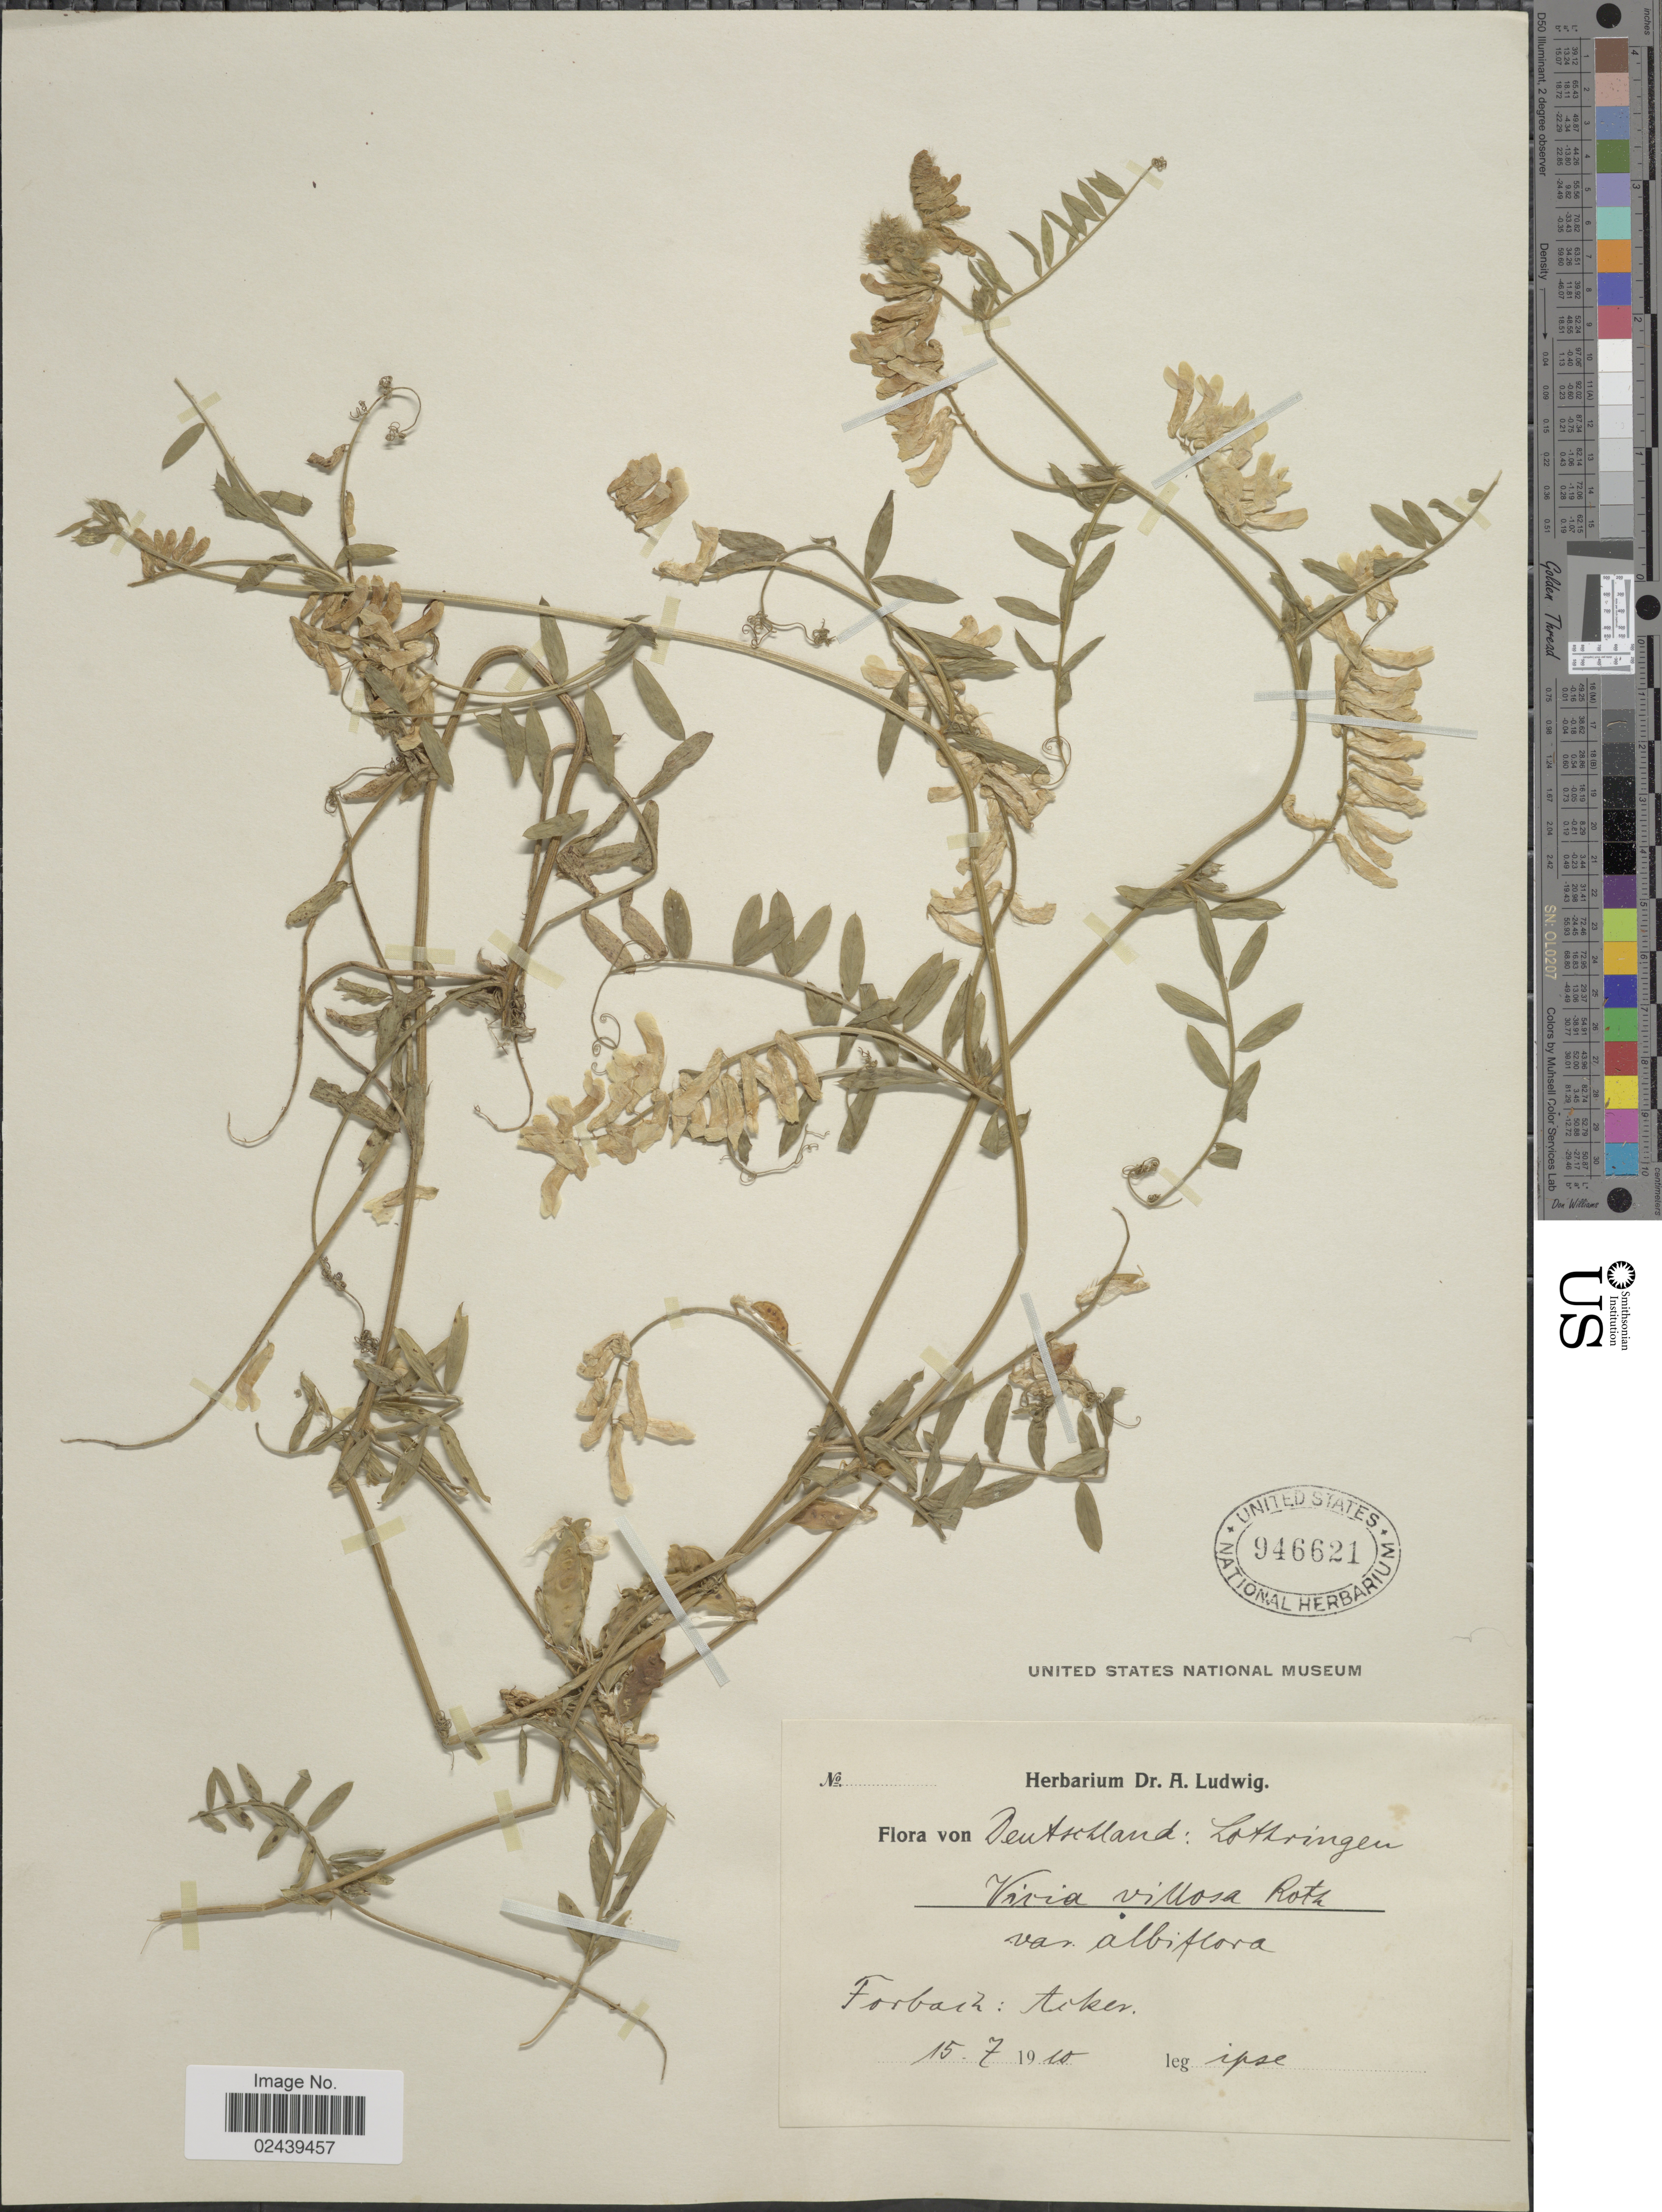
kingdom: Plantae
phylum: Tracheophyta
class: Magnoliopsida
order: Fabales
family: Fabaceae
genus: Vicia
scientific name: Vicia villosa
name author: Roth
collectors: Ex herb. Dr. A. Ludwig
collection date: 1910-07-15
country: France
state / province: Grand Est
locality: Forbach: Aiken [interpreted], Deutschland, Lothringen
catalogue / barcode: US 946621